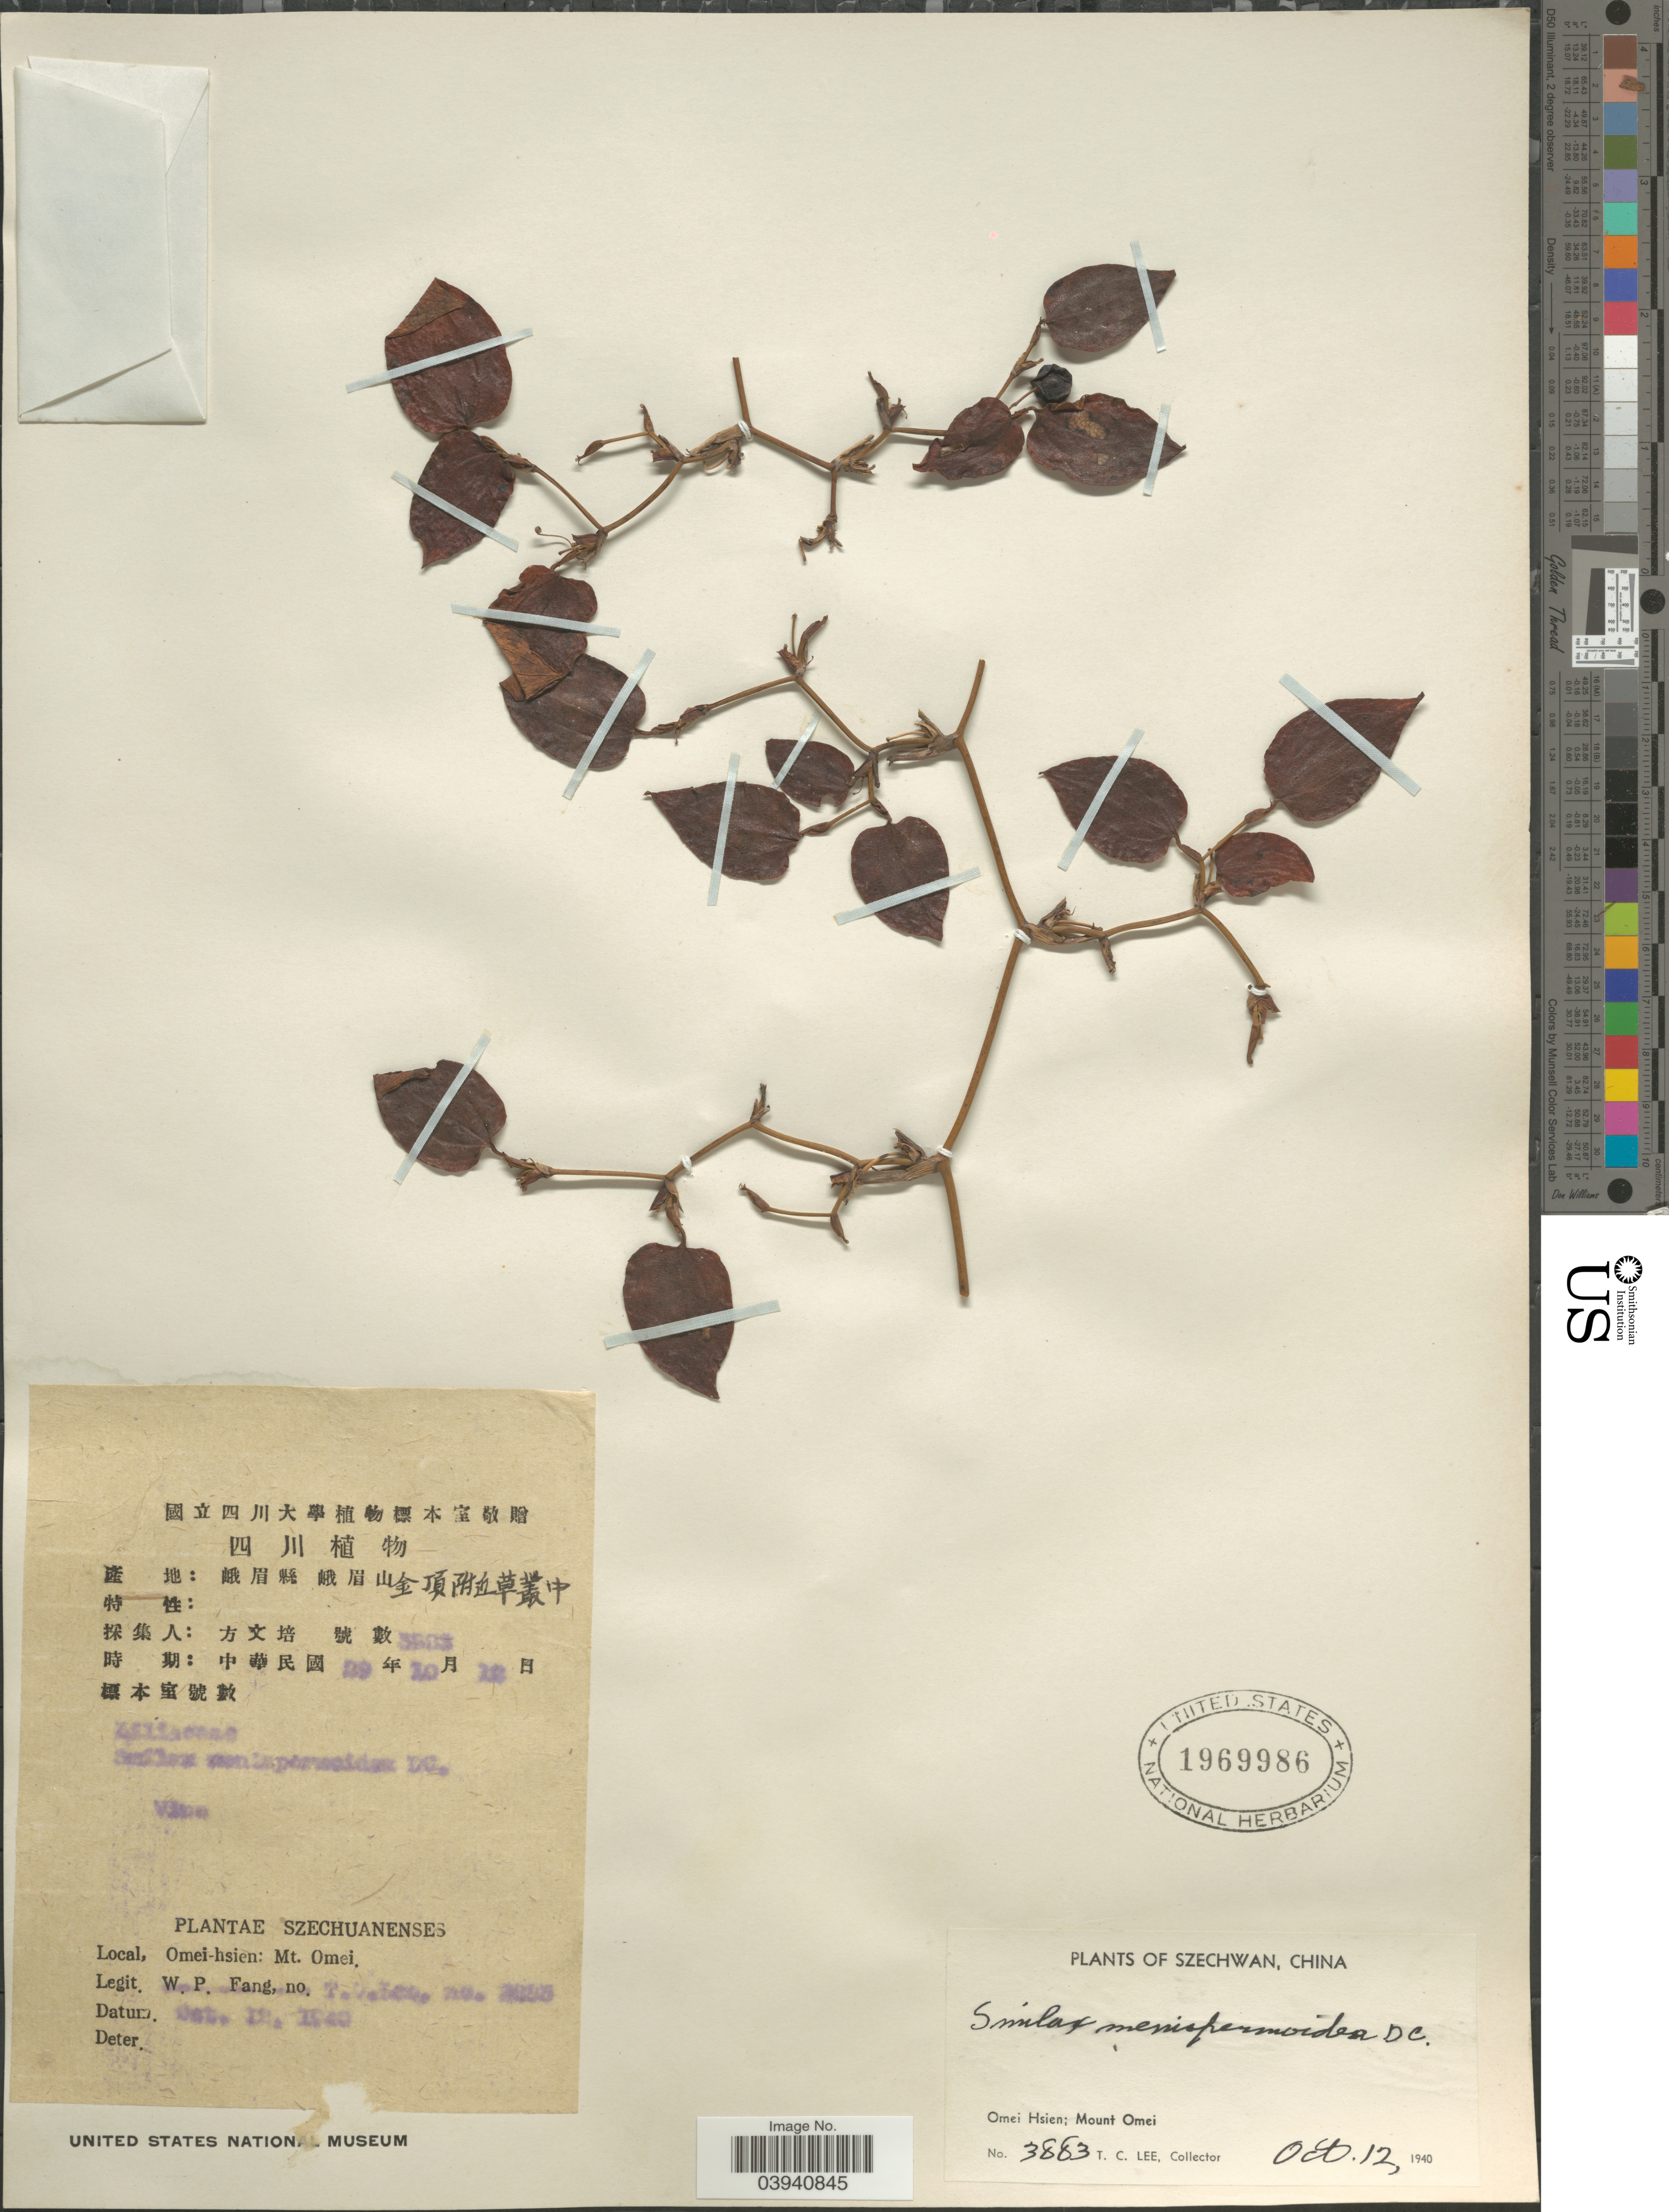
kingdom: Plantae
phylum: Tracheophyta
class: Liliopsida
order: Liliales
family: Smilacaceae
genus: Smilax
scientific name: Smilax menispermoidea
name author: A. DC.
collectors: T. Lee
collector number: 3883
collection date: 1940-10-12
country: China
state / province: Sichuan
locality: Szechuanenses. Omei-hsien: Mt. Omei. Szechwan. Omei Hsien; Mount Omei.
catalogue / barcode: US 1969986